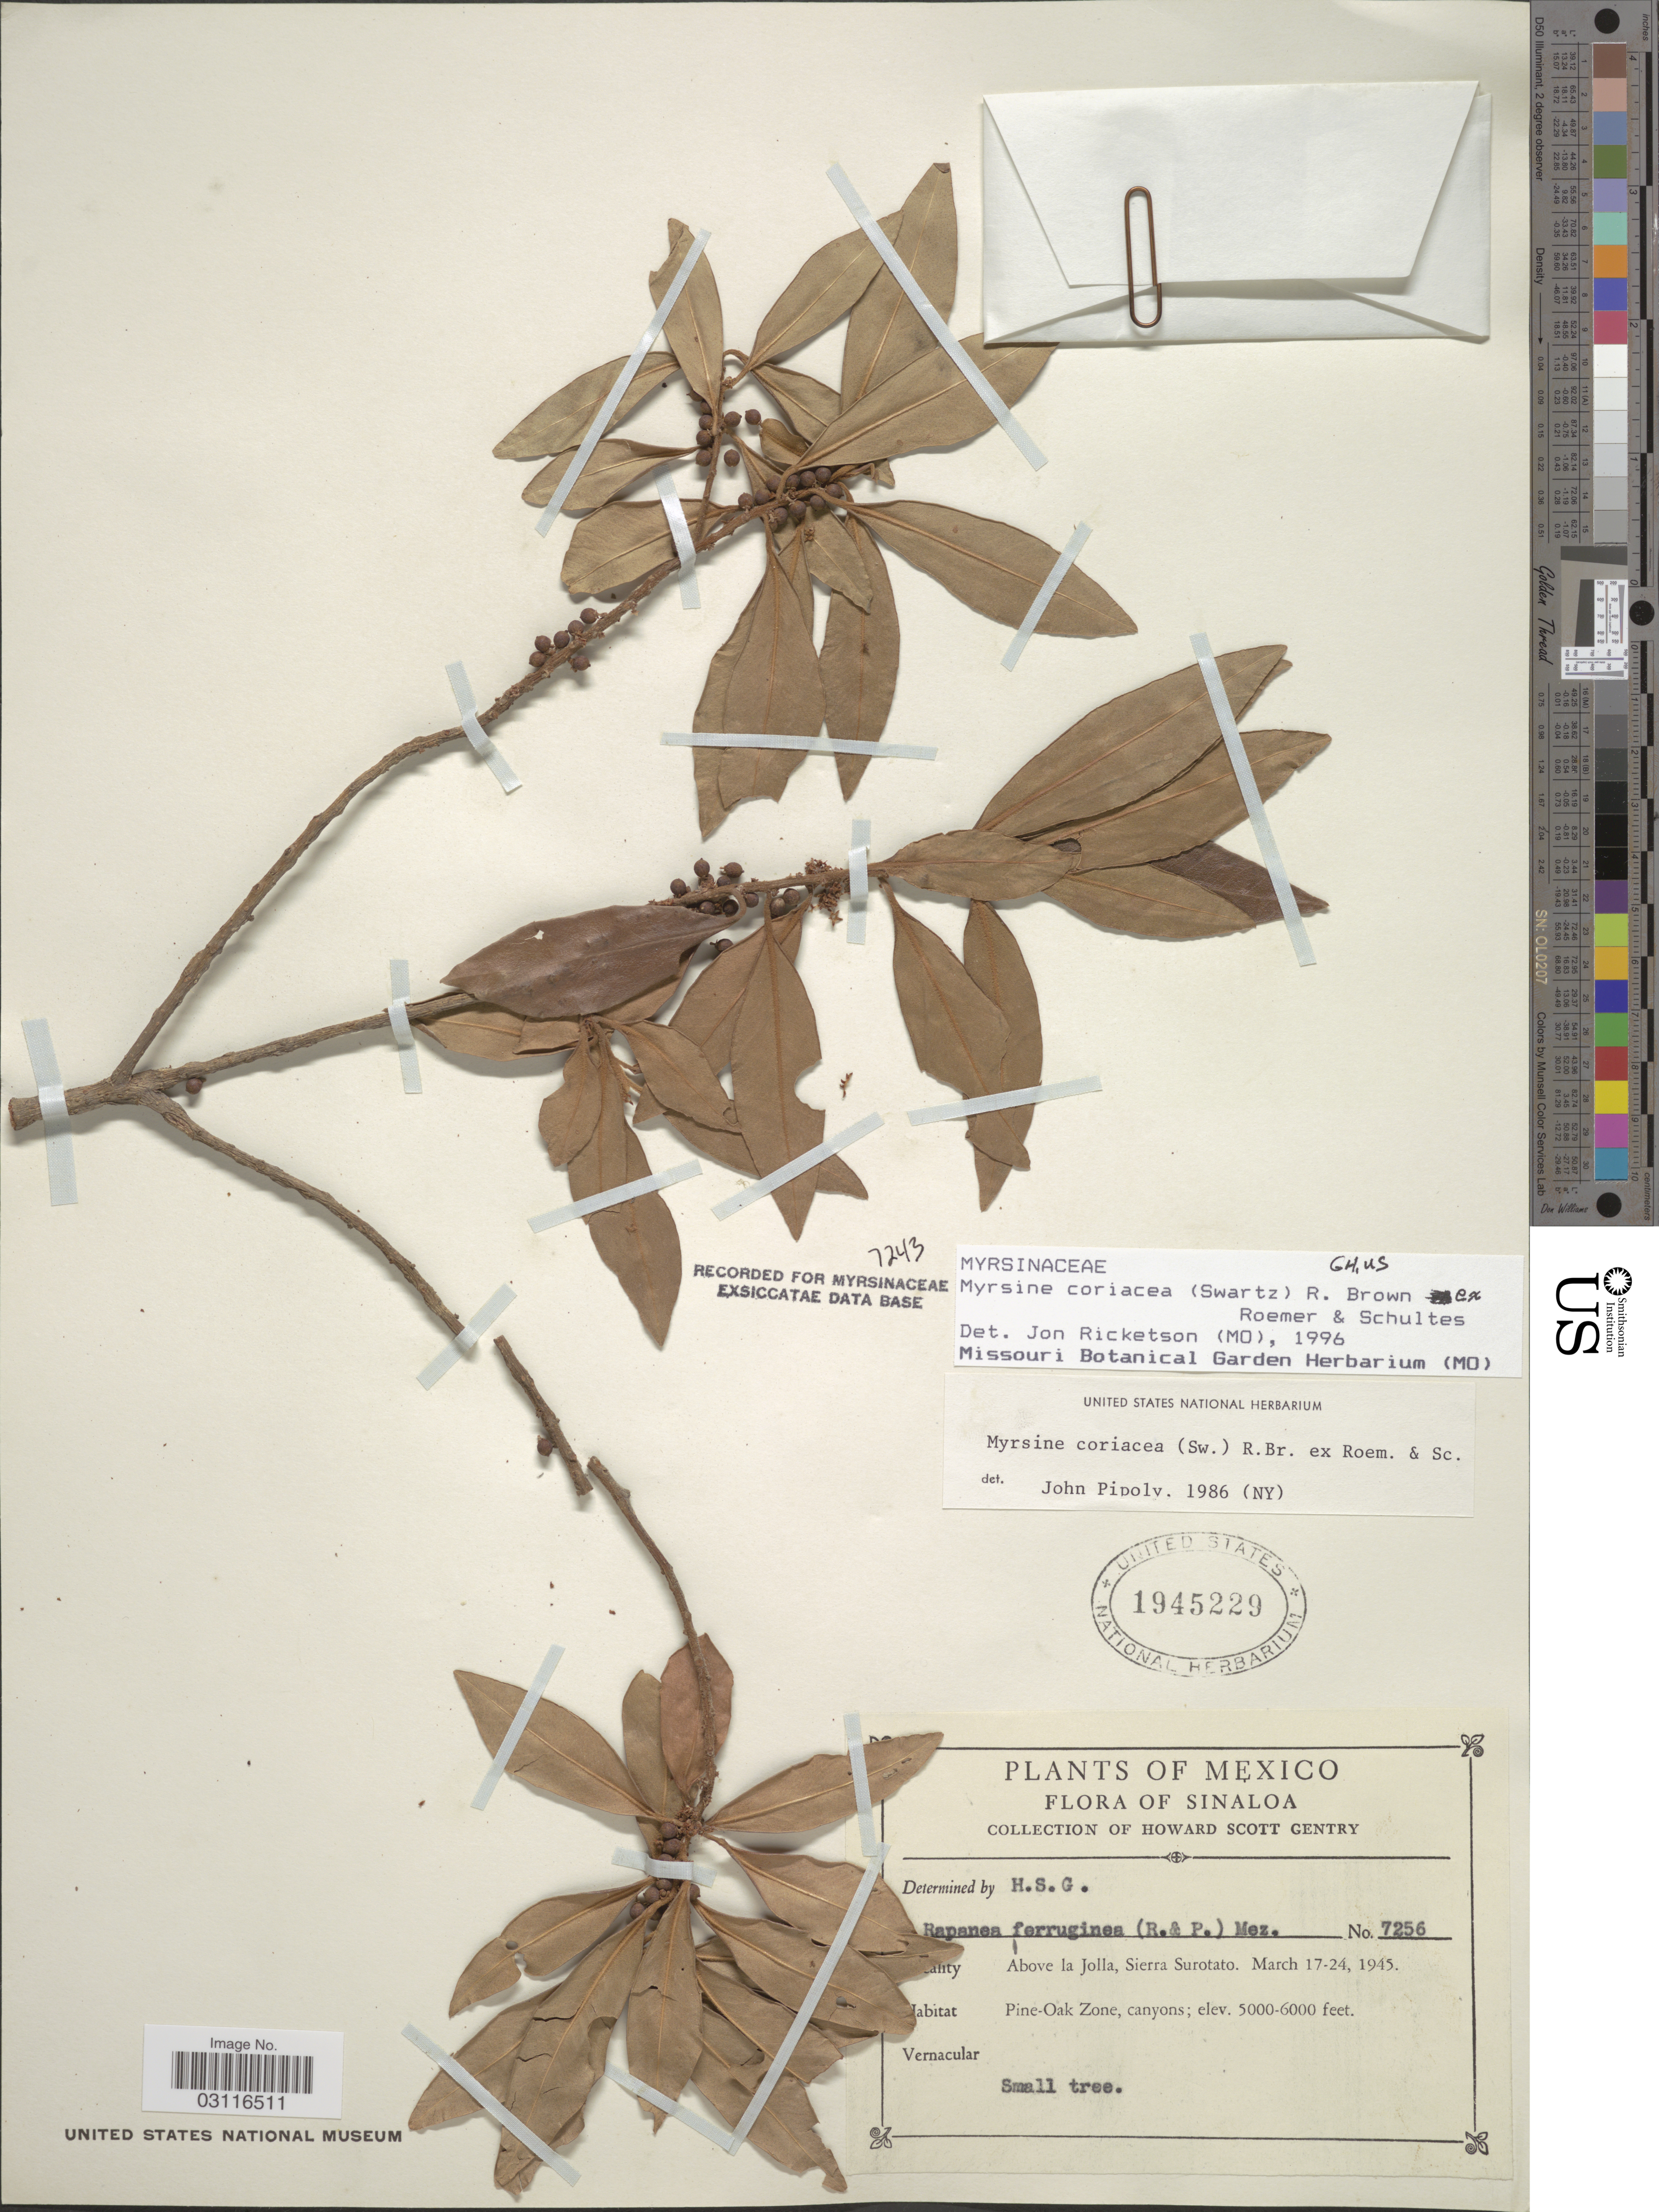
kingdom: Plantae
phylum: Tracheophyta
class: Magnoliopsida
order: Ericales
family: Primulaceae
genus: Myrsine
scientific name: Myrsine coriacea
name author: (Sw.) R. Br. ex Roem. & Schult.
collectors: H. S. Gentry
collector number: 7256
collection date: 1945-03-17/1945-03-24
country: Mexico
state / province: Sinaloa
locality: Above la Jolla, Sierra Surotato.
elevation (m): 1524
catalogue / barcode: US 1945229